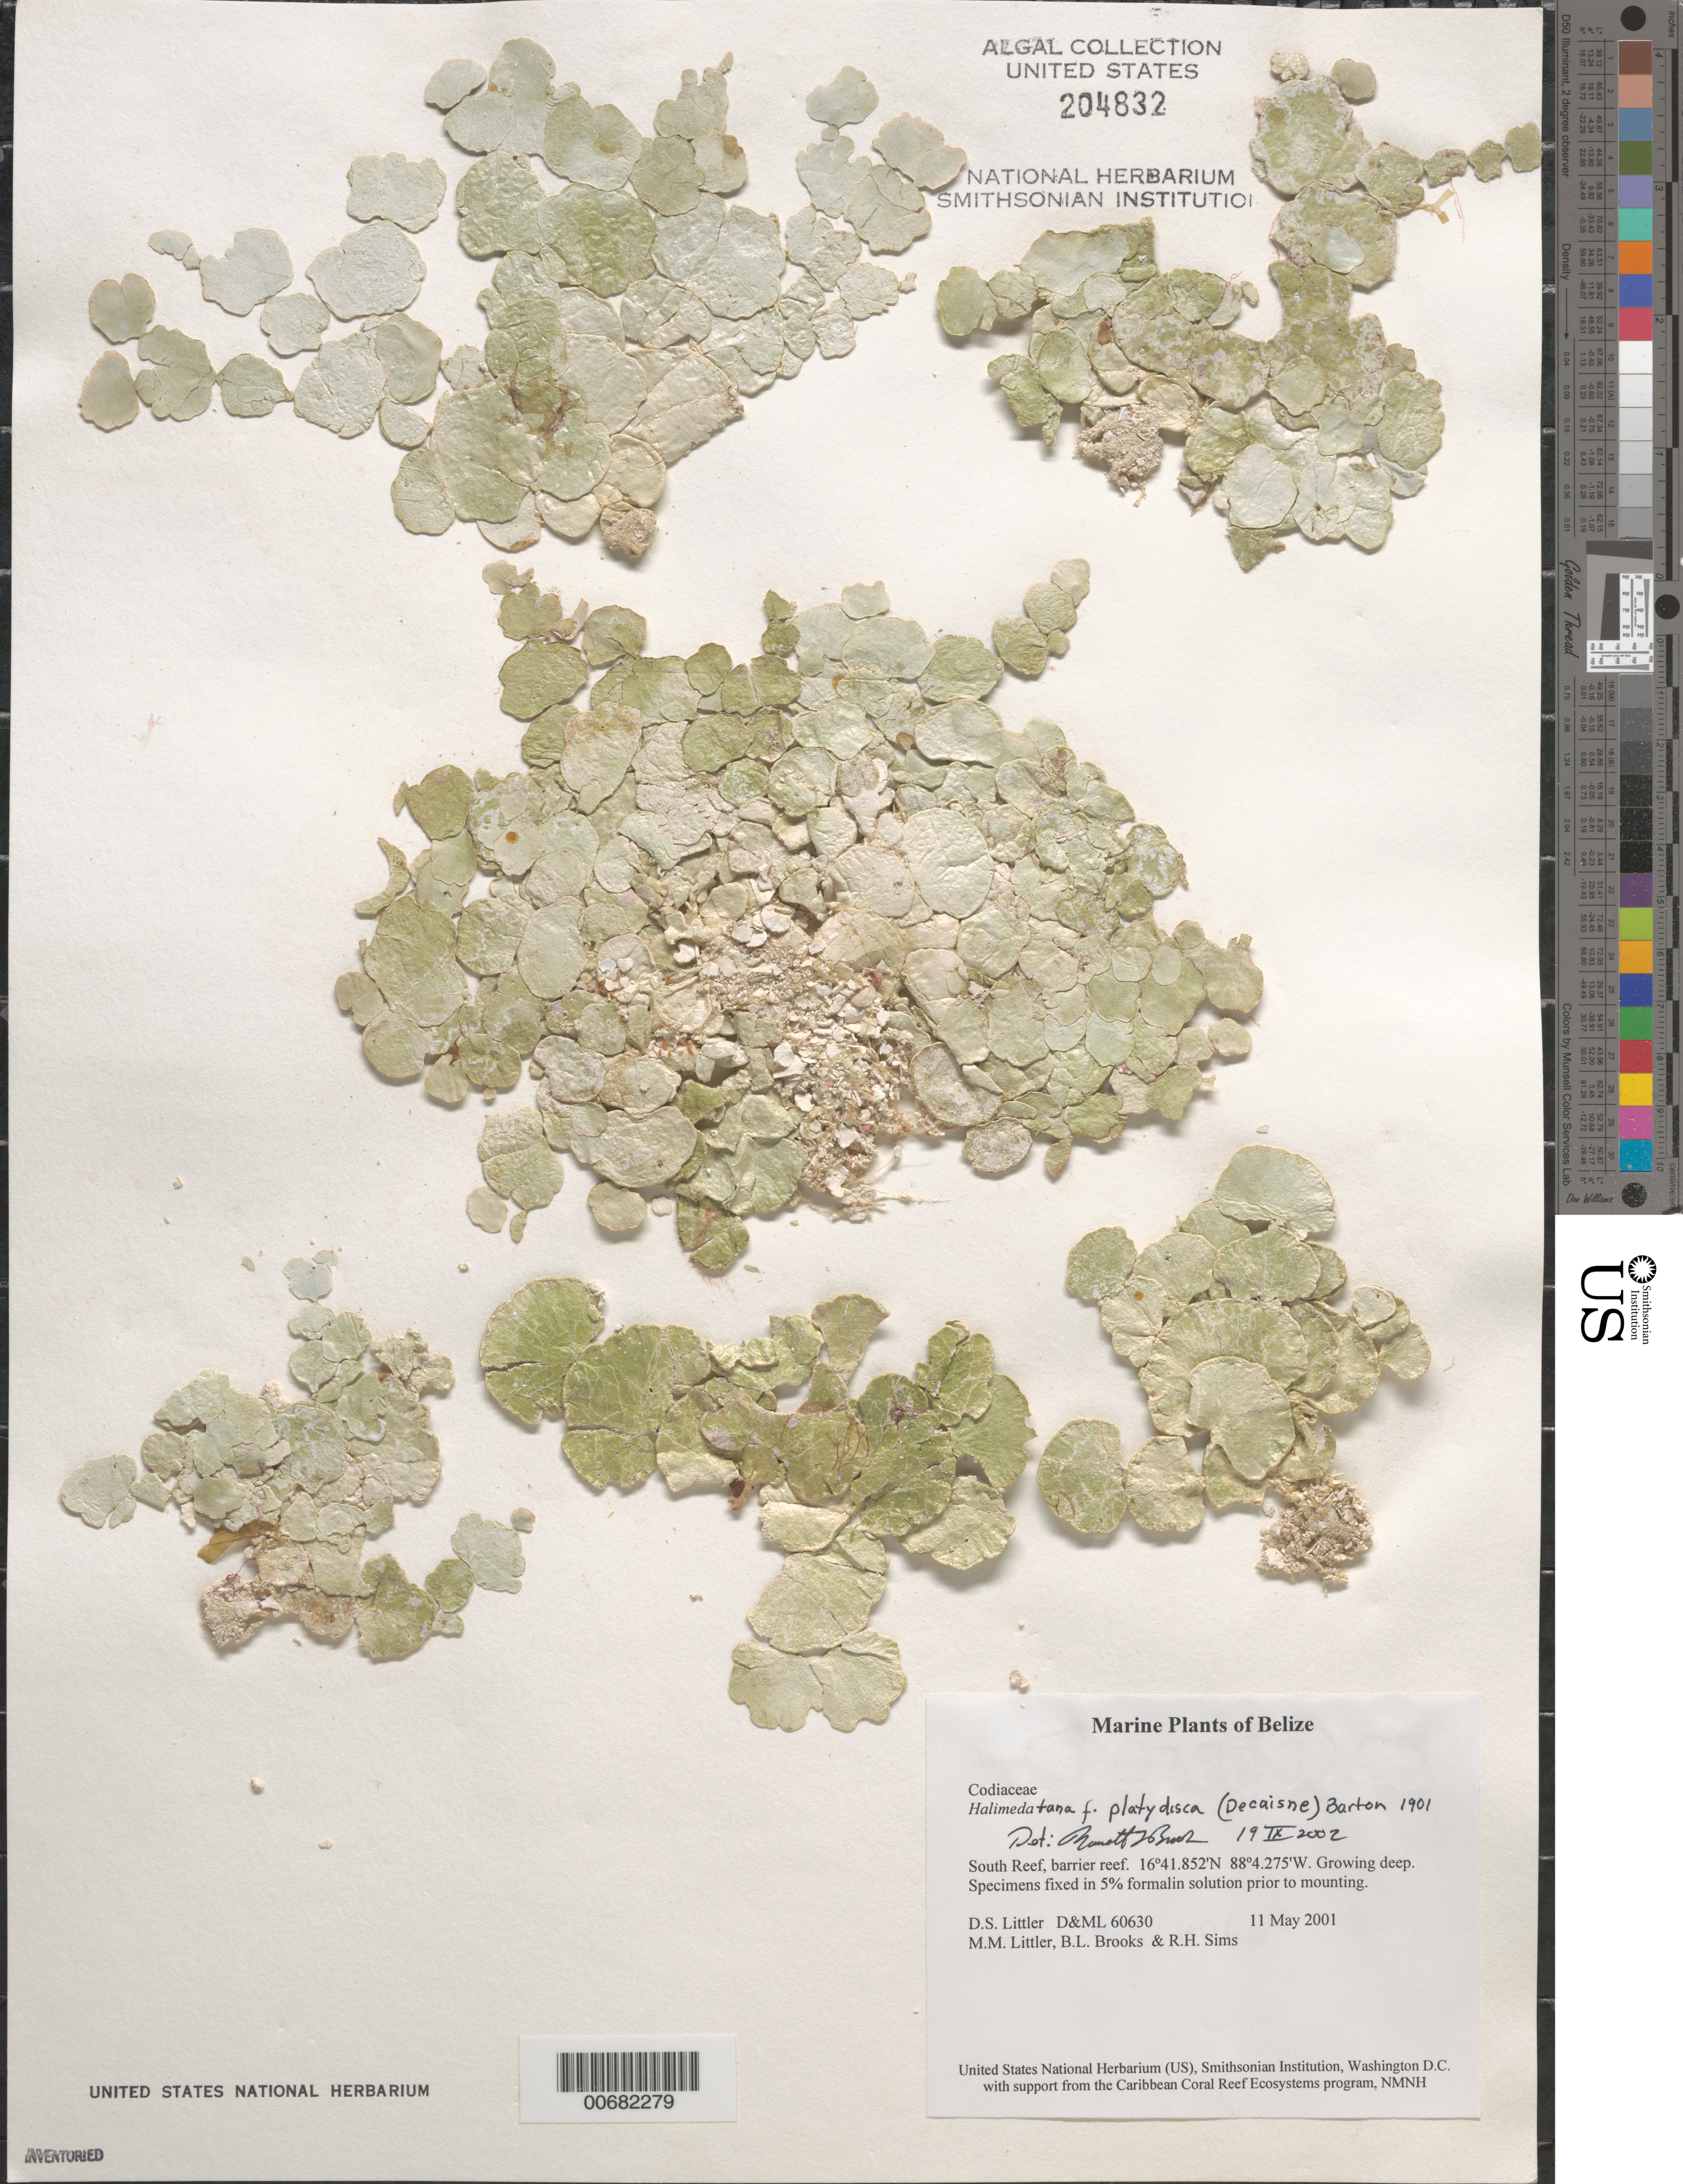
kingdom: Plantae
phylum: Chlorophyta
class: Ulvophyceae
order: Bryopsidales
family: Halimedaceae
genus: Halimeda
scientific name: Halimeda tuna f. platydisca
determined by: Brooks, B. L., (BOT), Smithsonian Institution - National Museum of Natural History (UNITED STATES)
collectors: D. S. Littler, M. M. Littler, B. Brooks & R. H. Sims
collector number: D&ML 60630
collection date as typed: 11 May 2001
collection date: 2001-05-11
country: Belize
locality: South Reef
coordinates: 16 41.852' N, 88 4.275' W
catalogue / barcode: US 204832